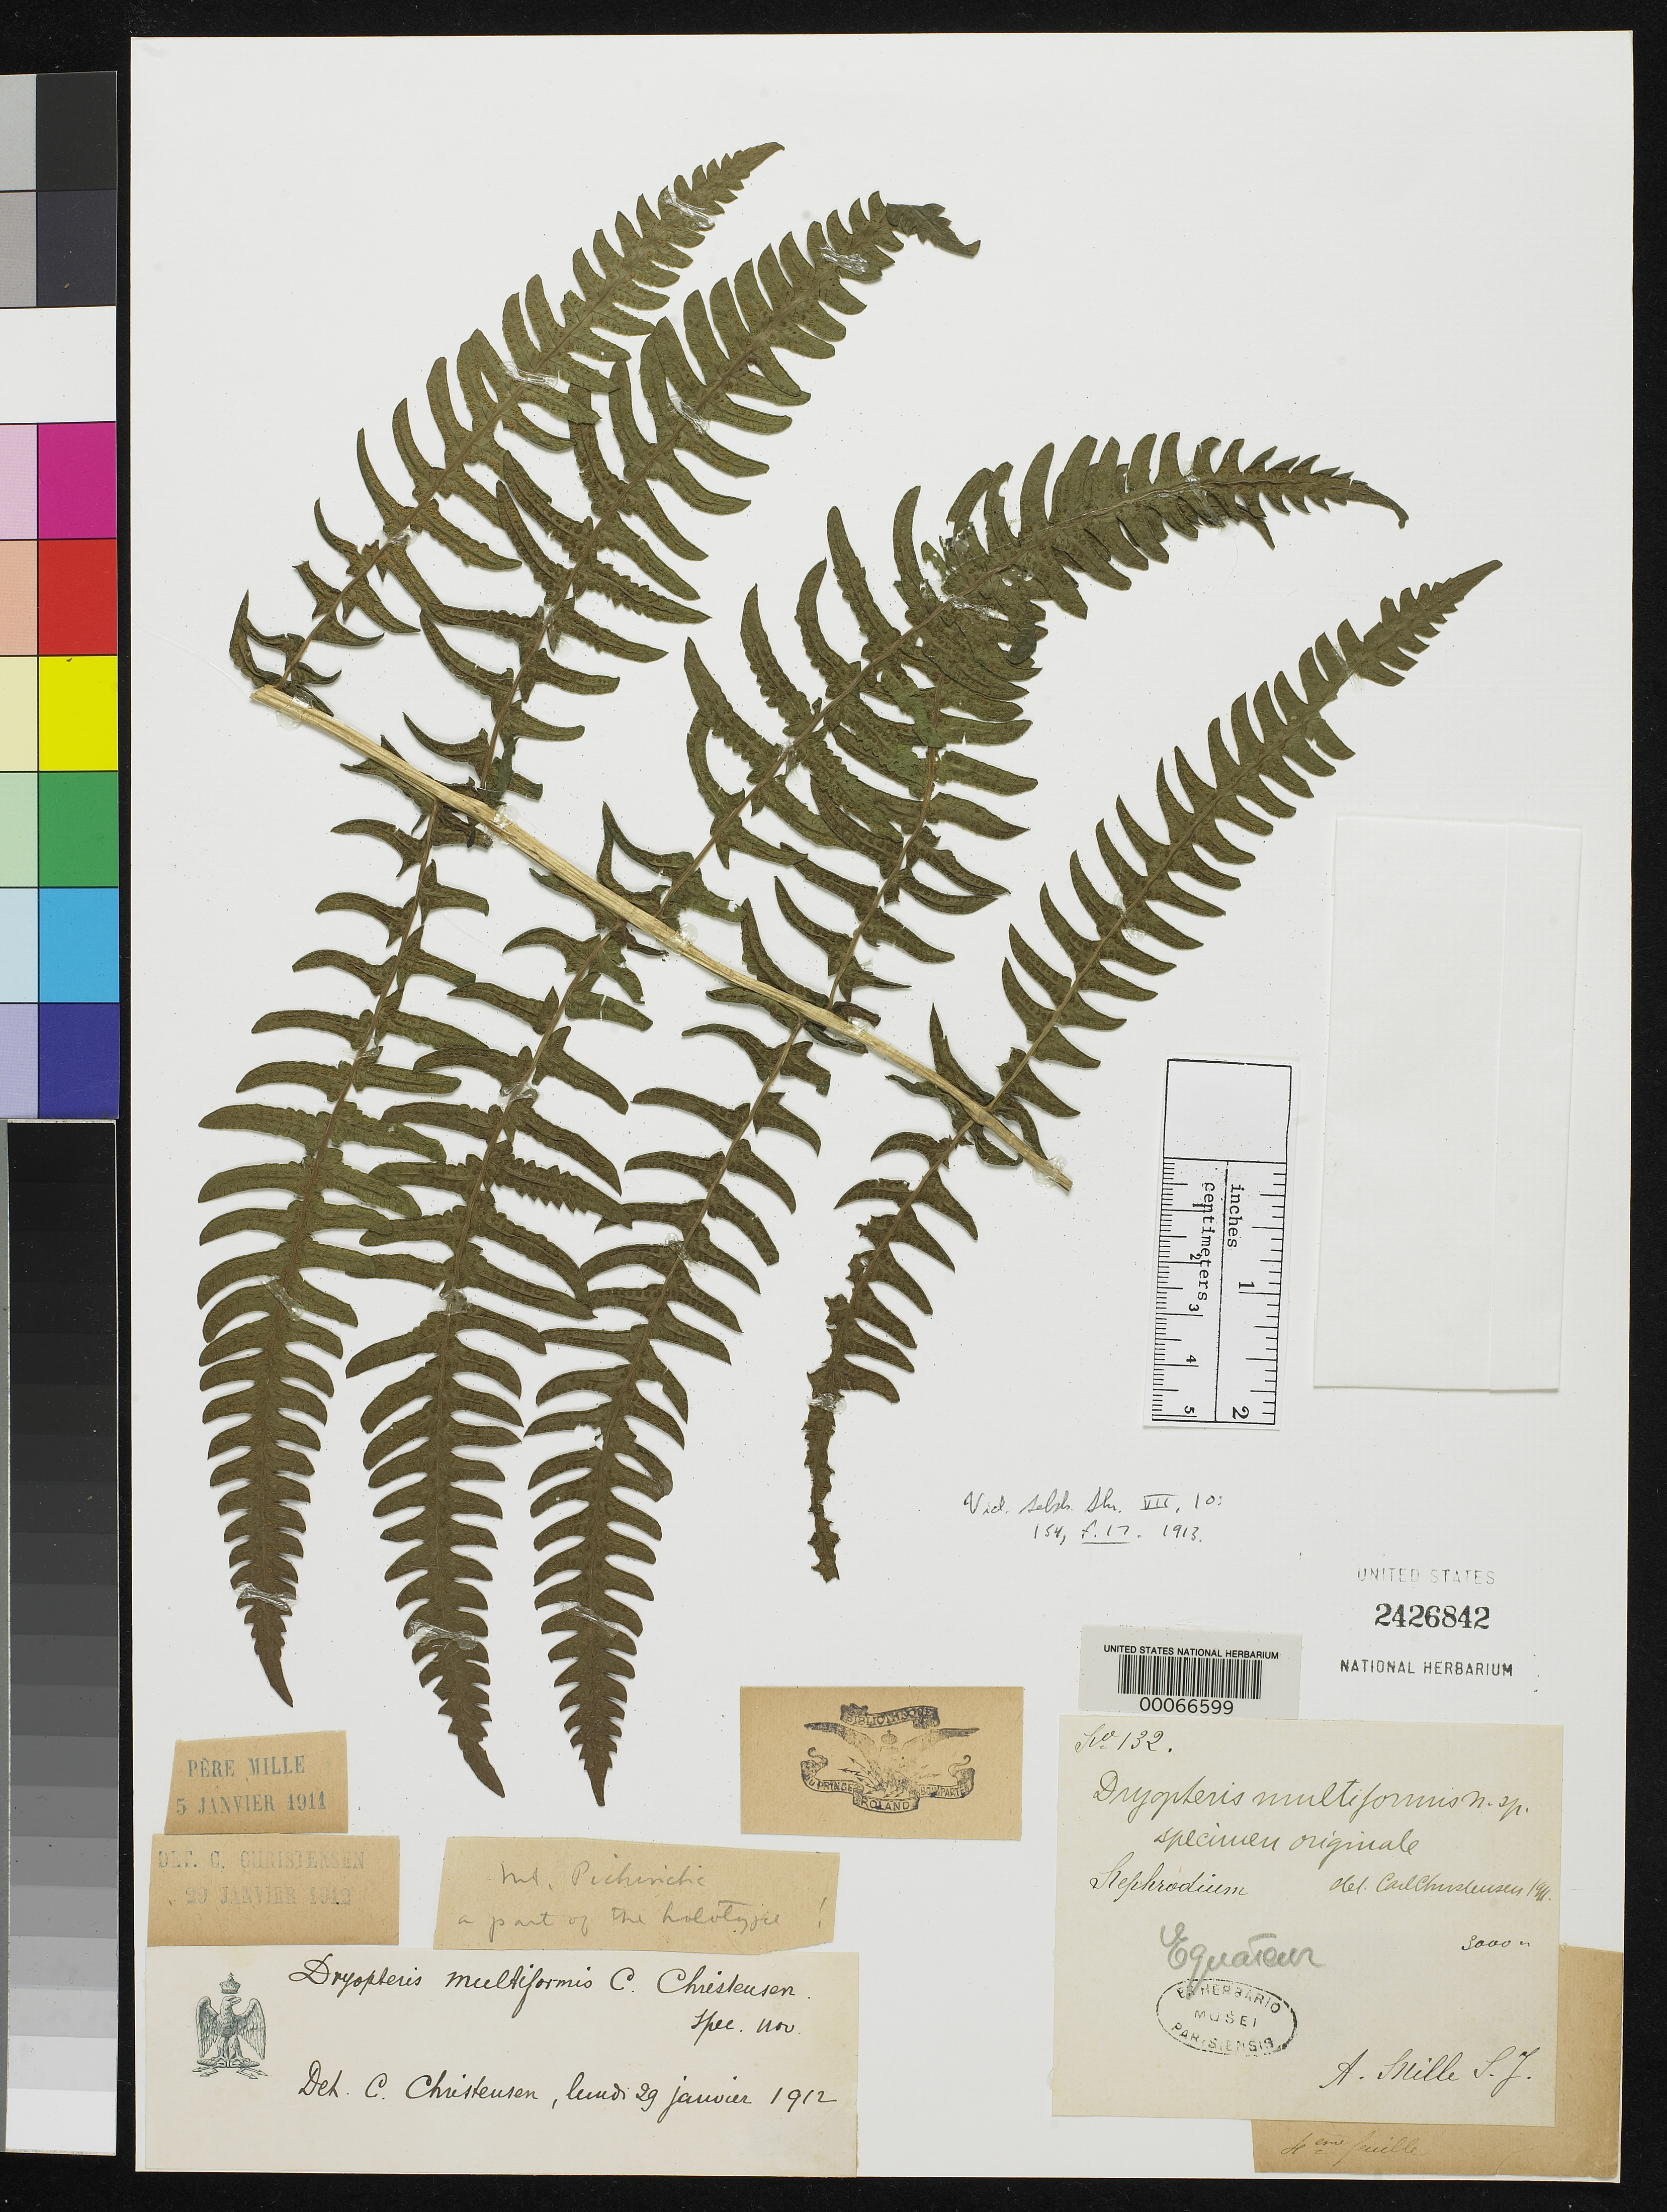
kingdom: Plantae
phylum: Tracheophyta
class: Polypodiopsida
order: Polypodiales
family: Dryopteridaceae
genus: Dryopteris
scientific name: Dryopteris multiformis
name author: C. Chr.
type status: Isotype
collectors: A. Mille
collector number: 132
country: Ecuador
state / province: Pichincha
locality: Mt. Pichincha.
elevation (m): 3000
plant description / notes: "A part of the holotype". Portion of holotype, this sheet sent to US from P, which retains the balance of the holotype .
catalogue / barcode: US 2426842